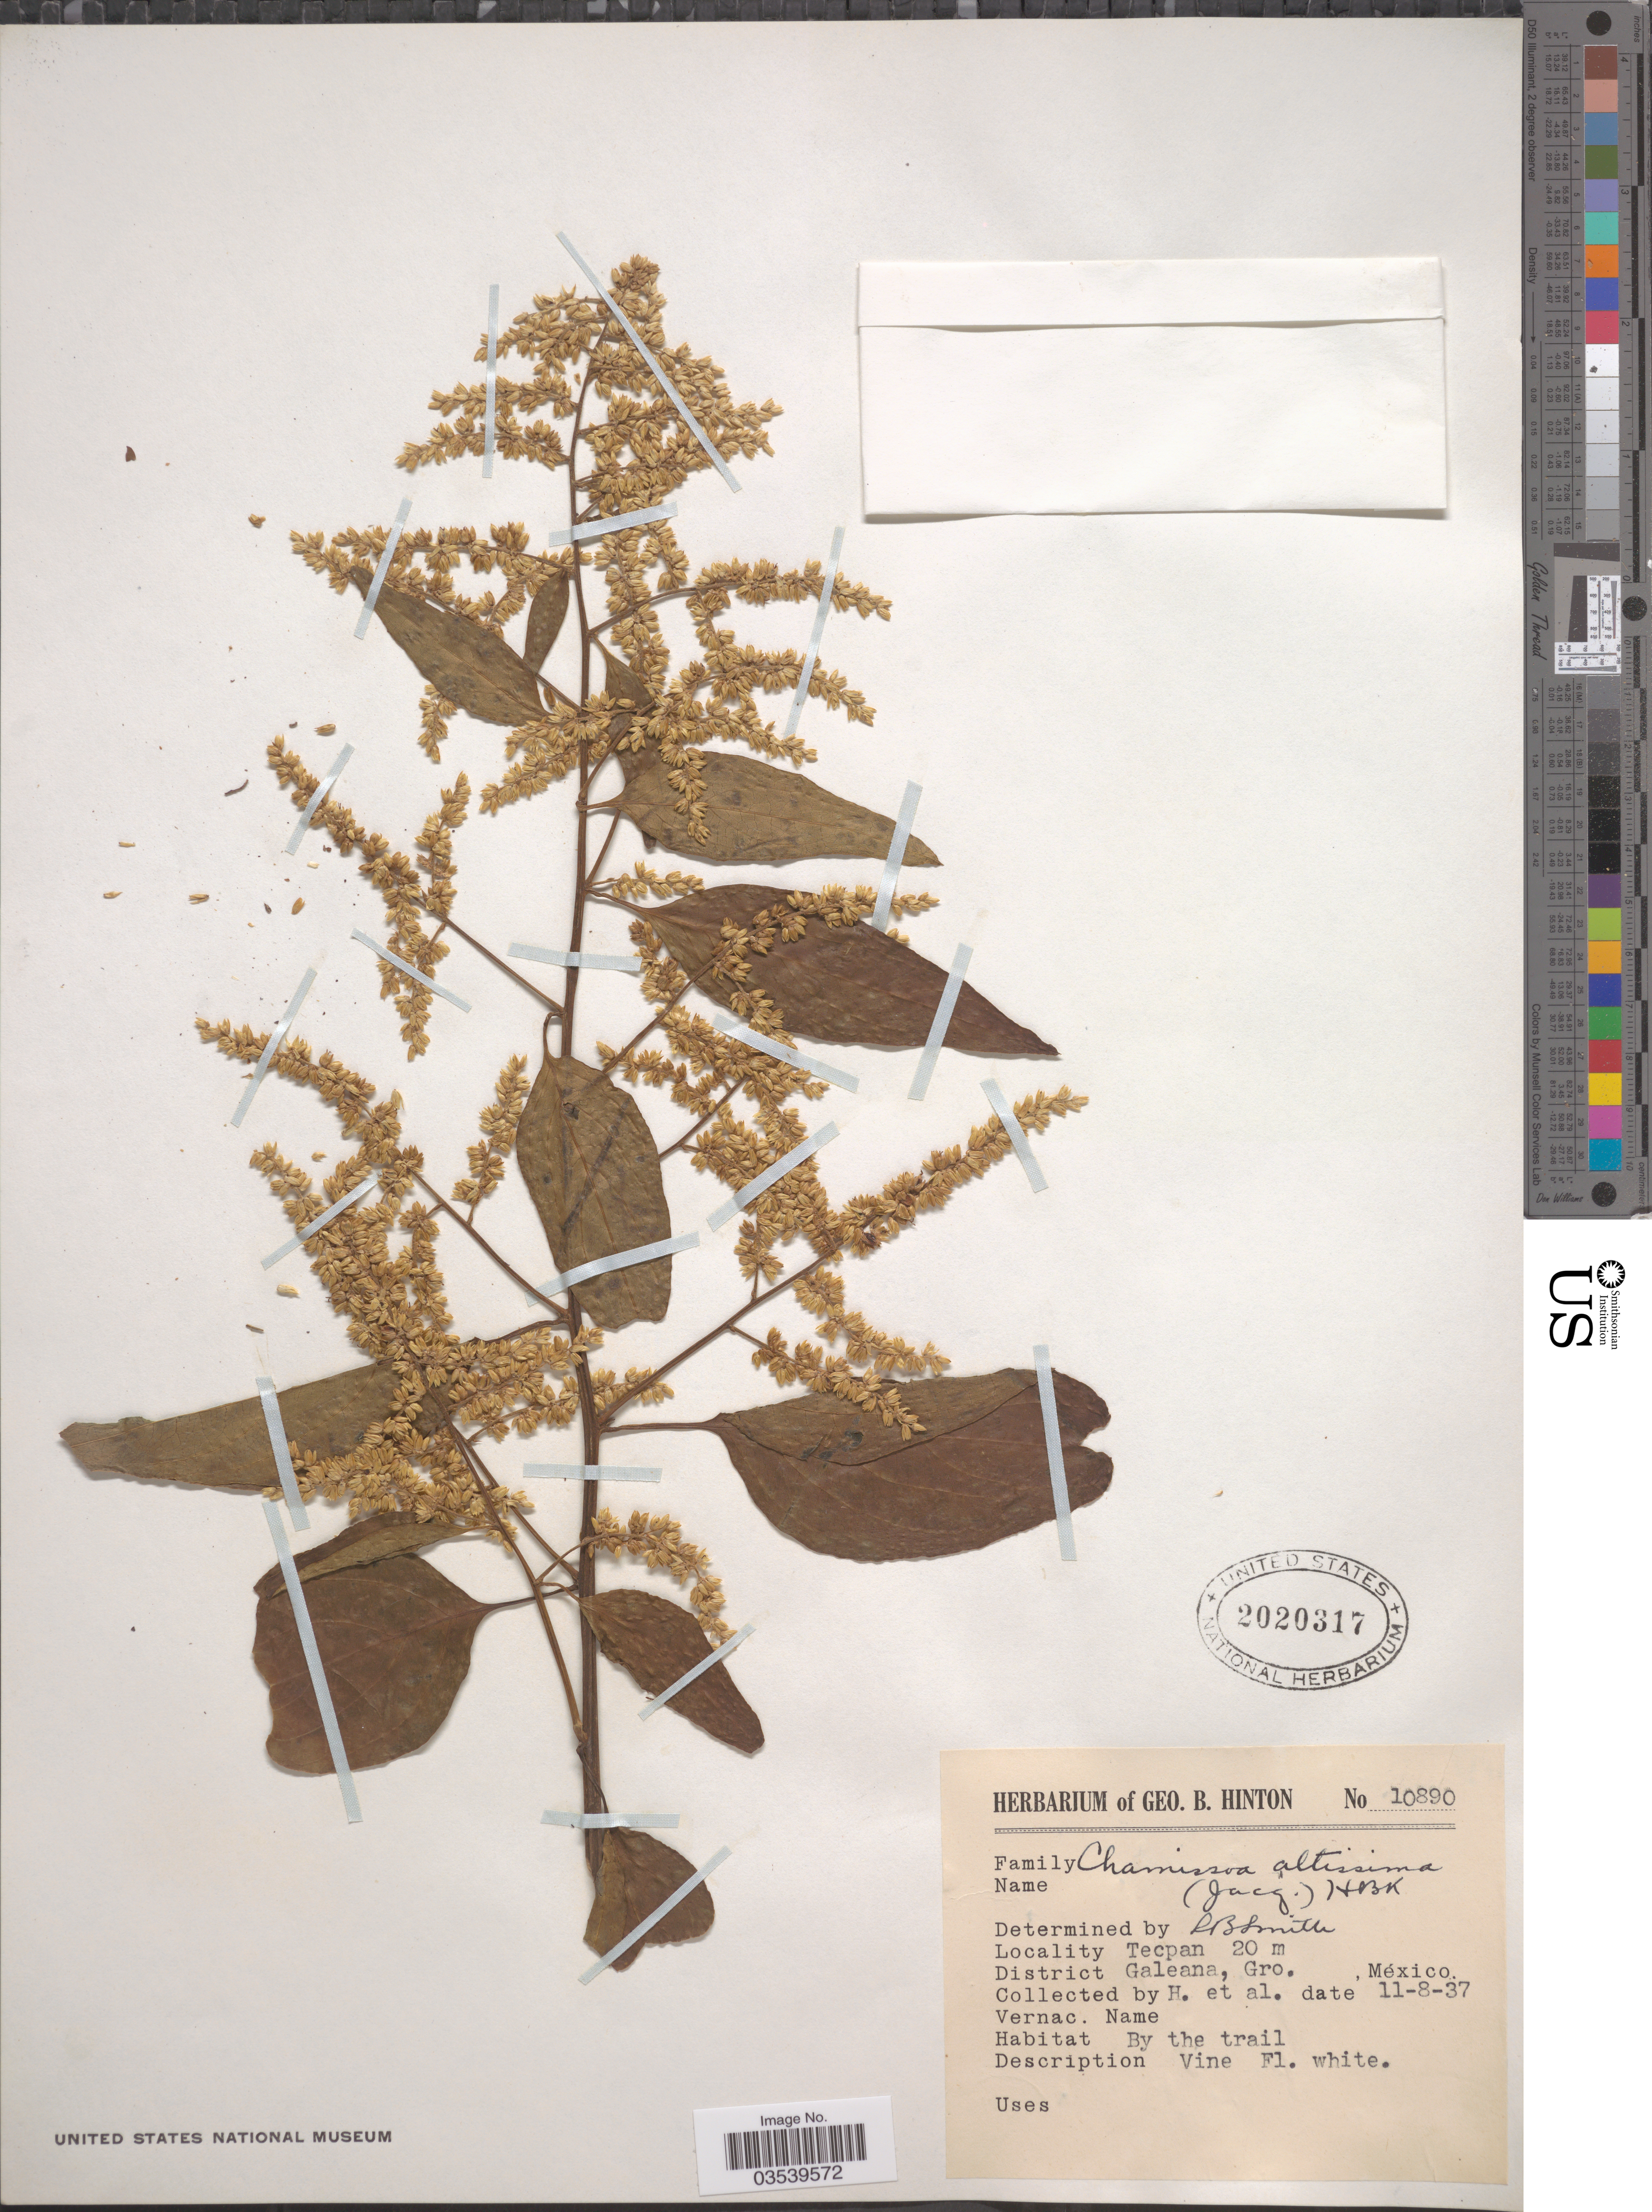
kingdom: Plantae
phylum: Tracheophyta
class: Magnoliopsida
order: Caryophyllales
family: Amaranthaceae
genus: Chamissoa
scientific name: Chamissoa altissima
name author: (Jacq.) Kunth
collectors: G. B. Hinton & et al.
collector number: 10890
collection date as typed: Transcribed d/m/y: 11/8/37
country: Mexico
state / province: Guerrero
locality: Tecpan. District Galeana.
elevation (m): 20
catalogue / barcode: US 2020317